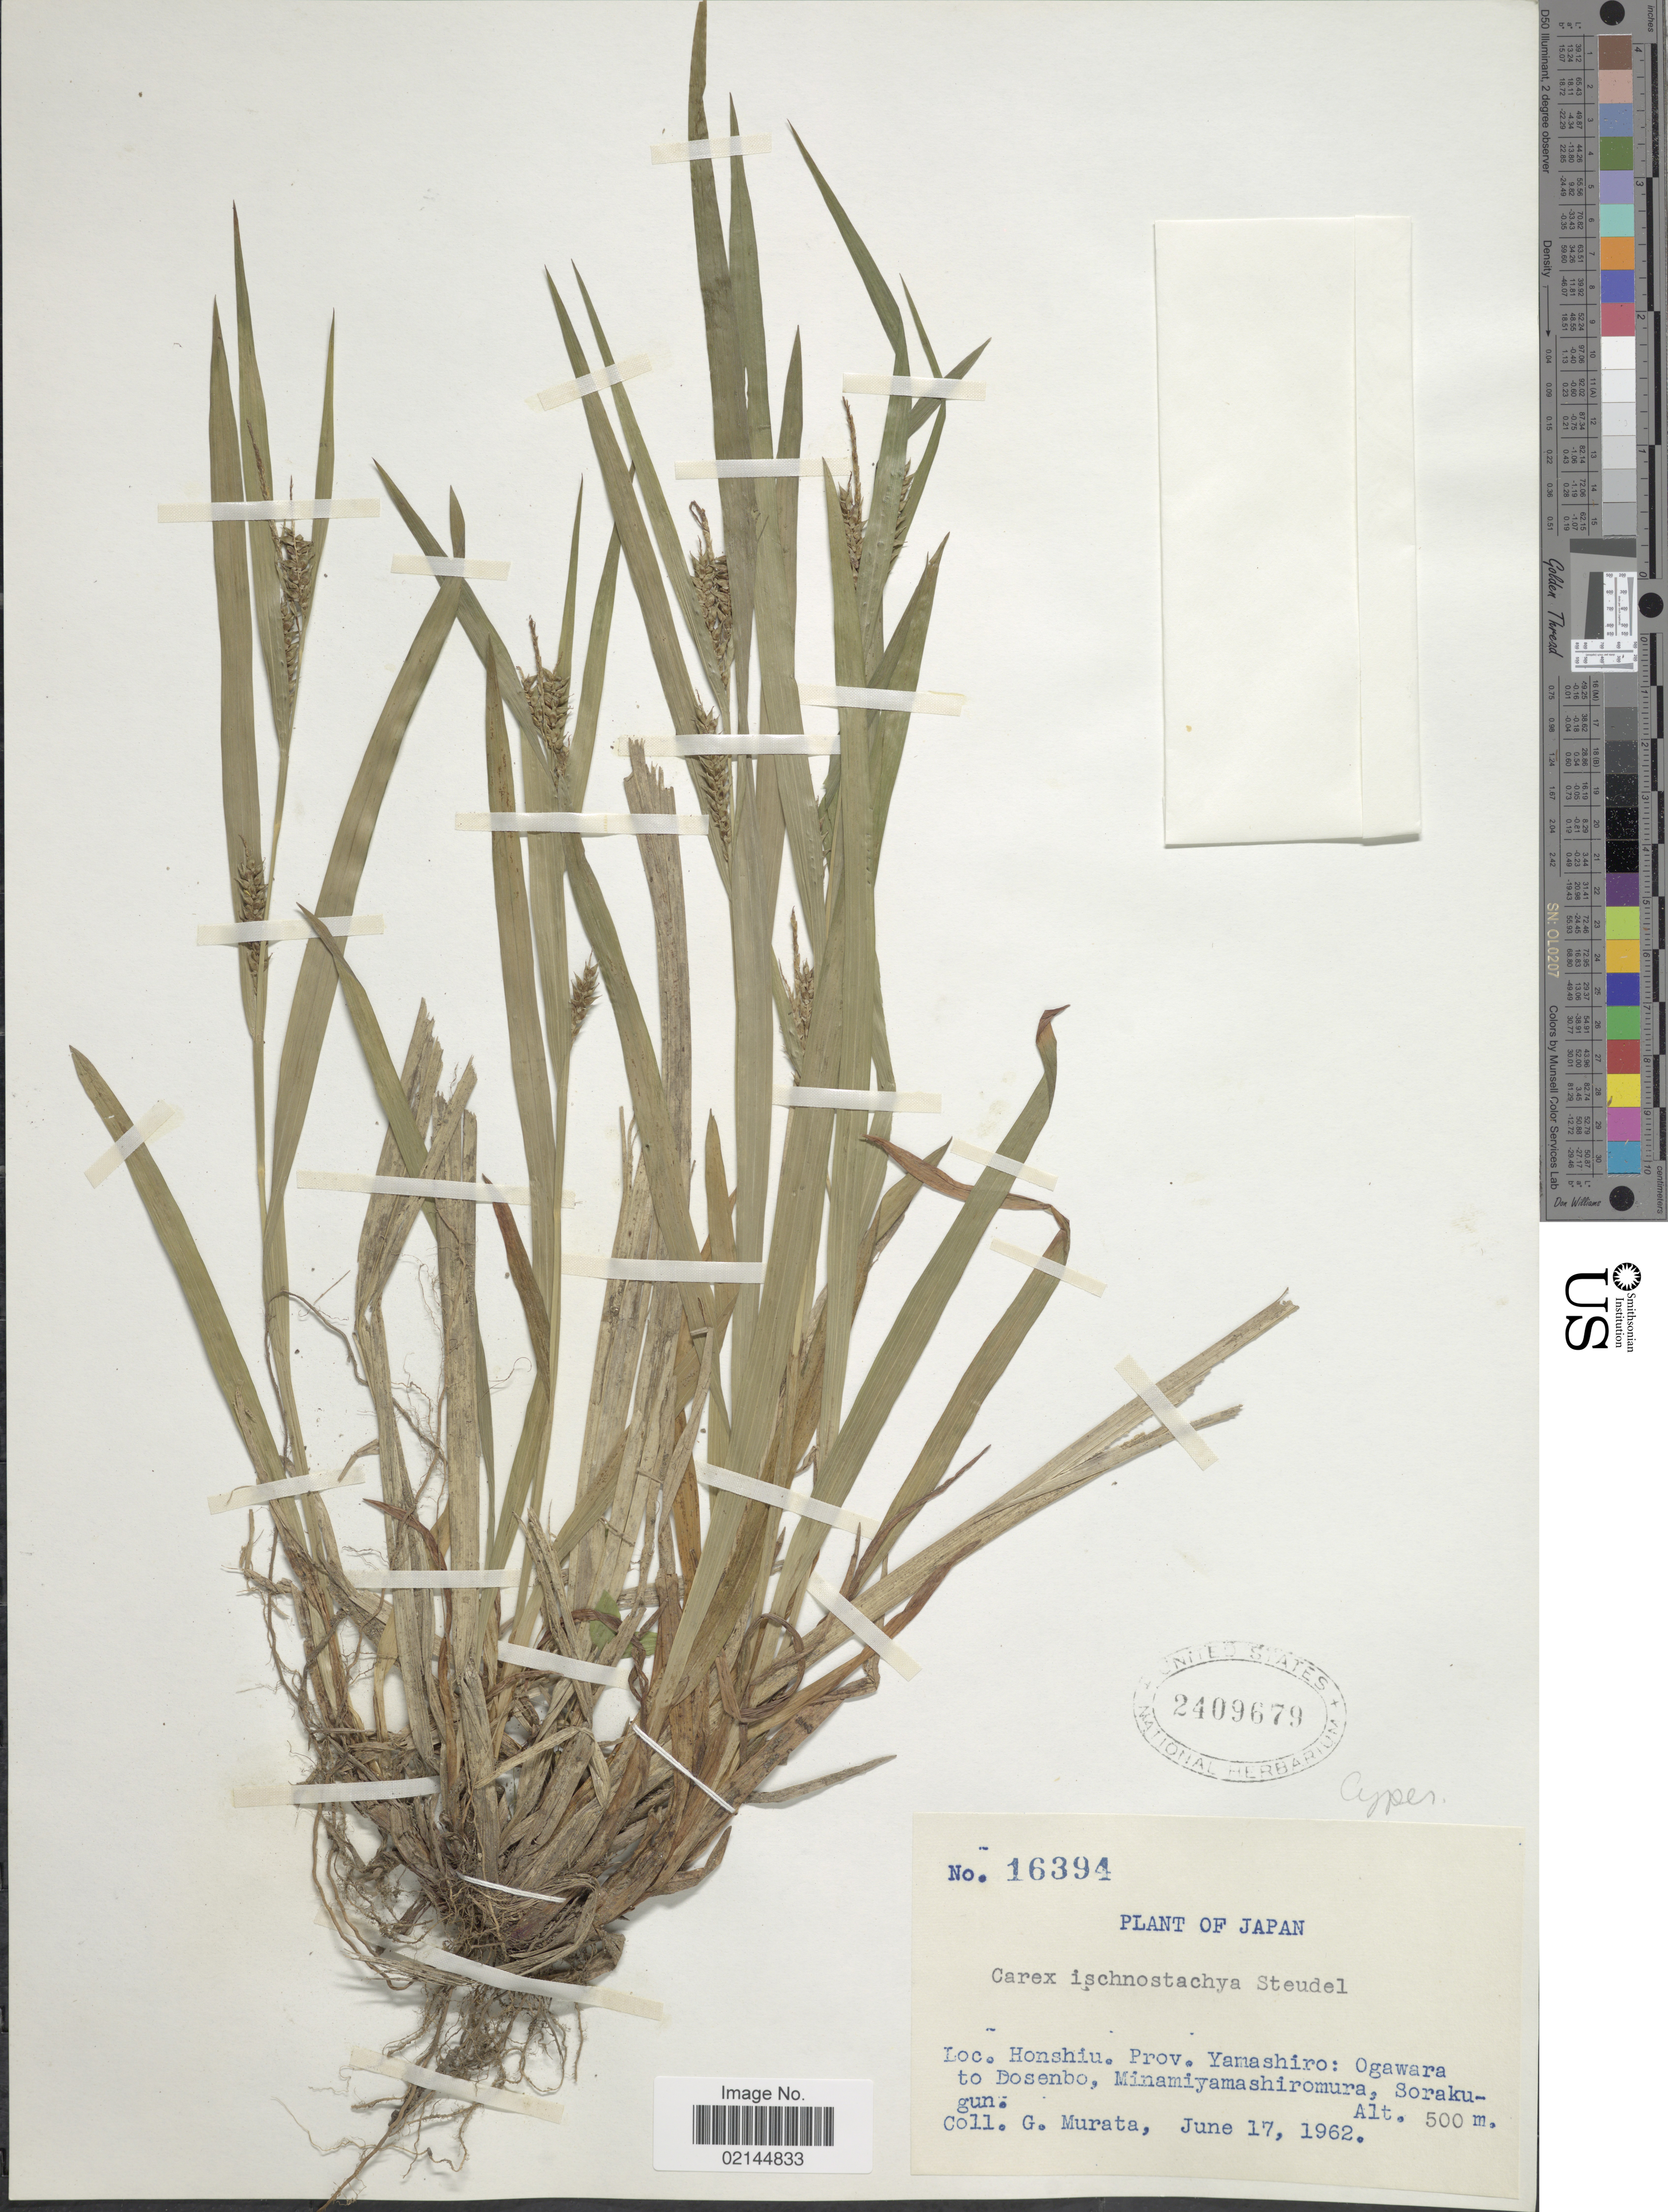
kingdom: Plantae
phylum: Tracheophyta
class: Liliopsida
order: Poales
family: Cyperaceae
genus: Carex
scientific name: Carex ischnostachya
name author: Steud.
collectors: G. Murata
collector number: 16394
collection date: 1962-06-17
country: Japan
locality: Honshiu. Prov. Yamashiro: Ogawara to Dosenbo, Minamiyamashiromura, Soraku-gun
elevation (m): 500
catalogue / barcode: US 2409679